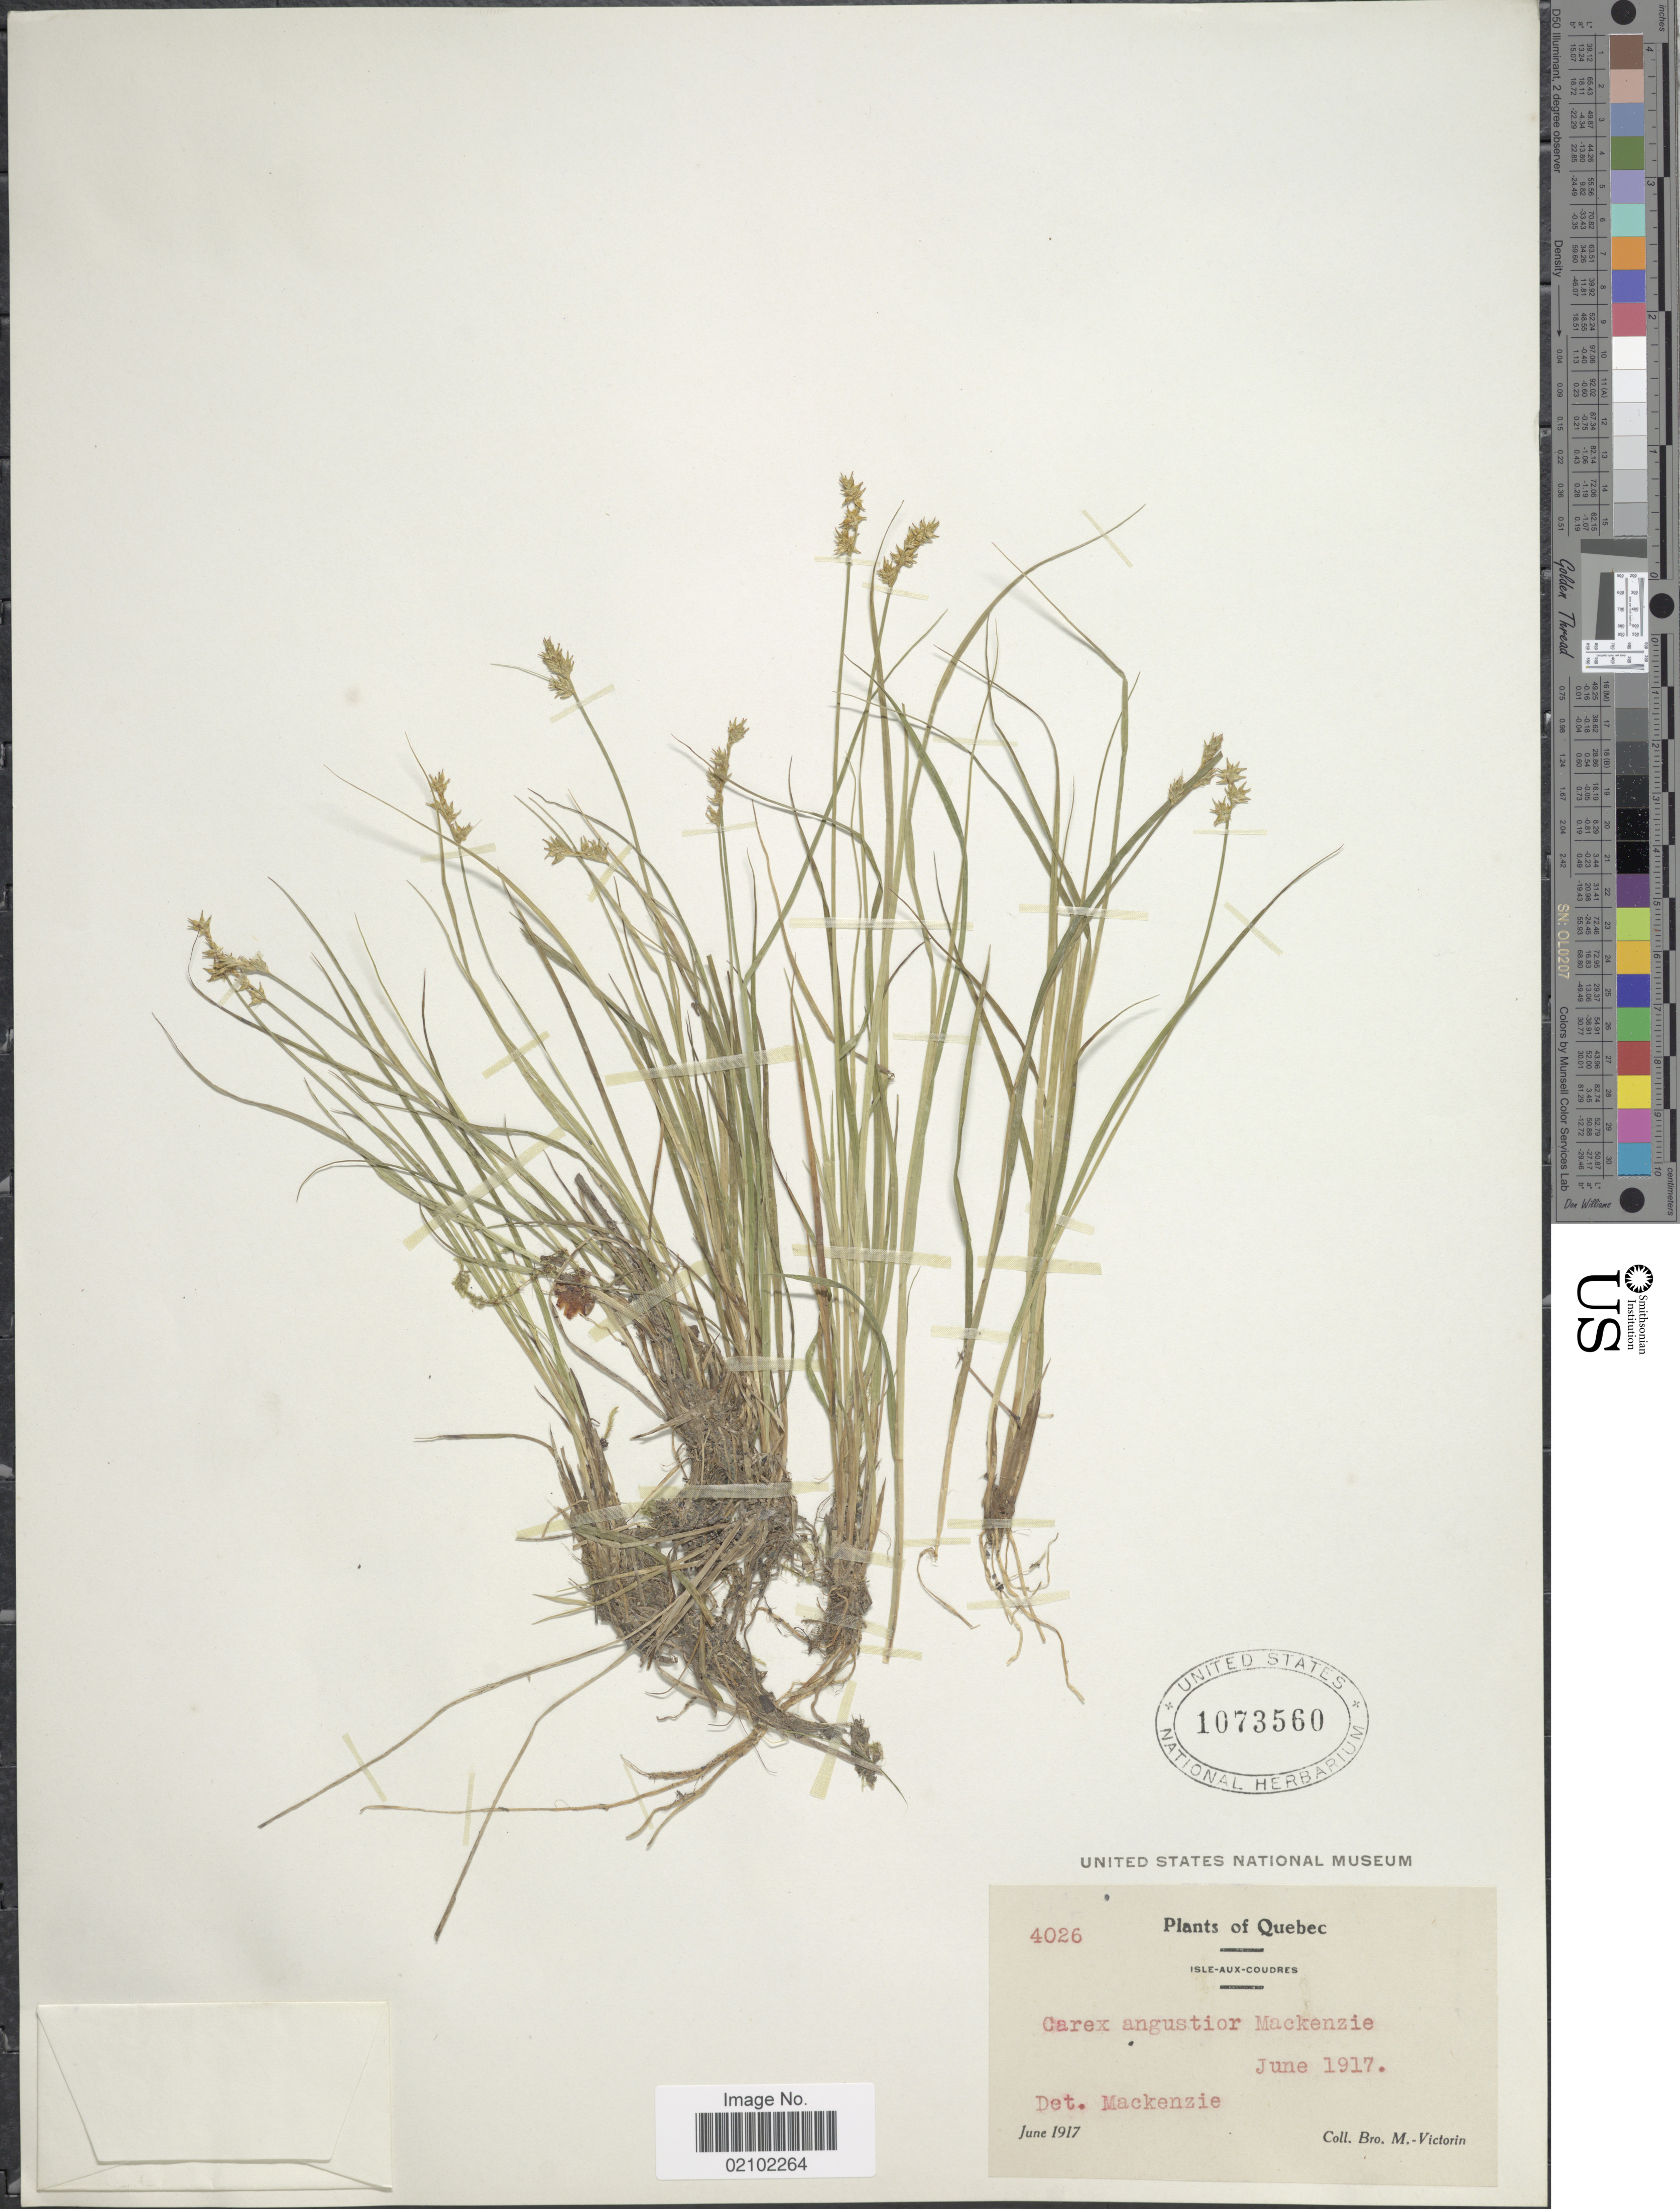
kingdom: Plantae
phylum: Tracheophyta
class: Liliopsida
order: Poales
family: Cyperaceae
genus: Carex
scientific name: Carex echinata subsp. echinata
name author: Murray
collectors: Fr. Marie-Victorin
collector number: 4026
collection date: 1917-06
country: Canada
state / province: Quebec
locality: Isle-Aux-Coudres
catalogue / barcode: US 1073560